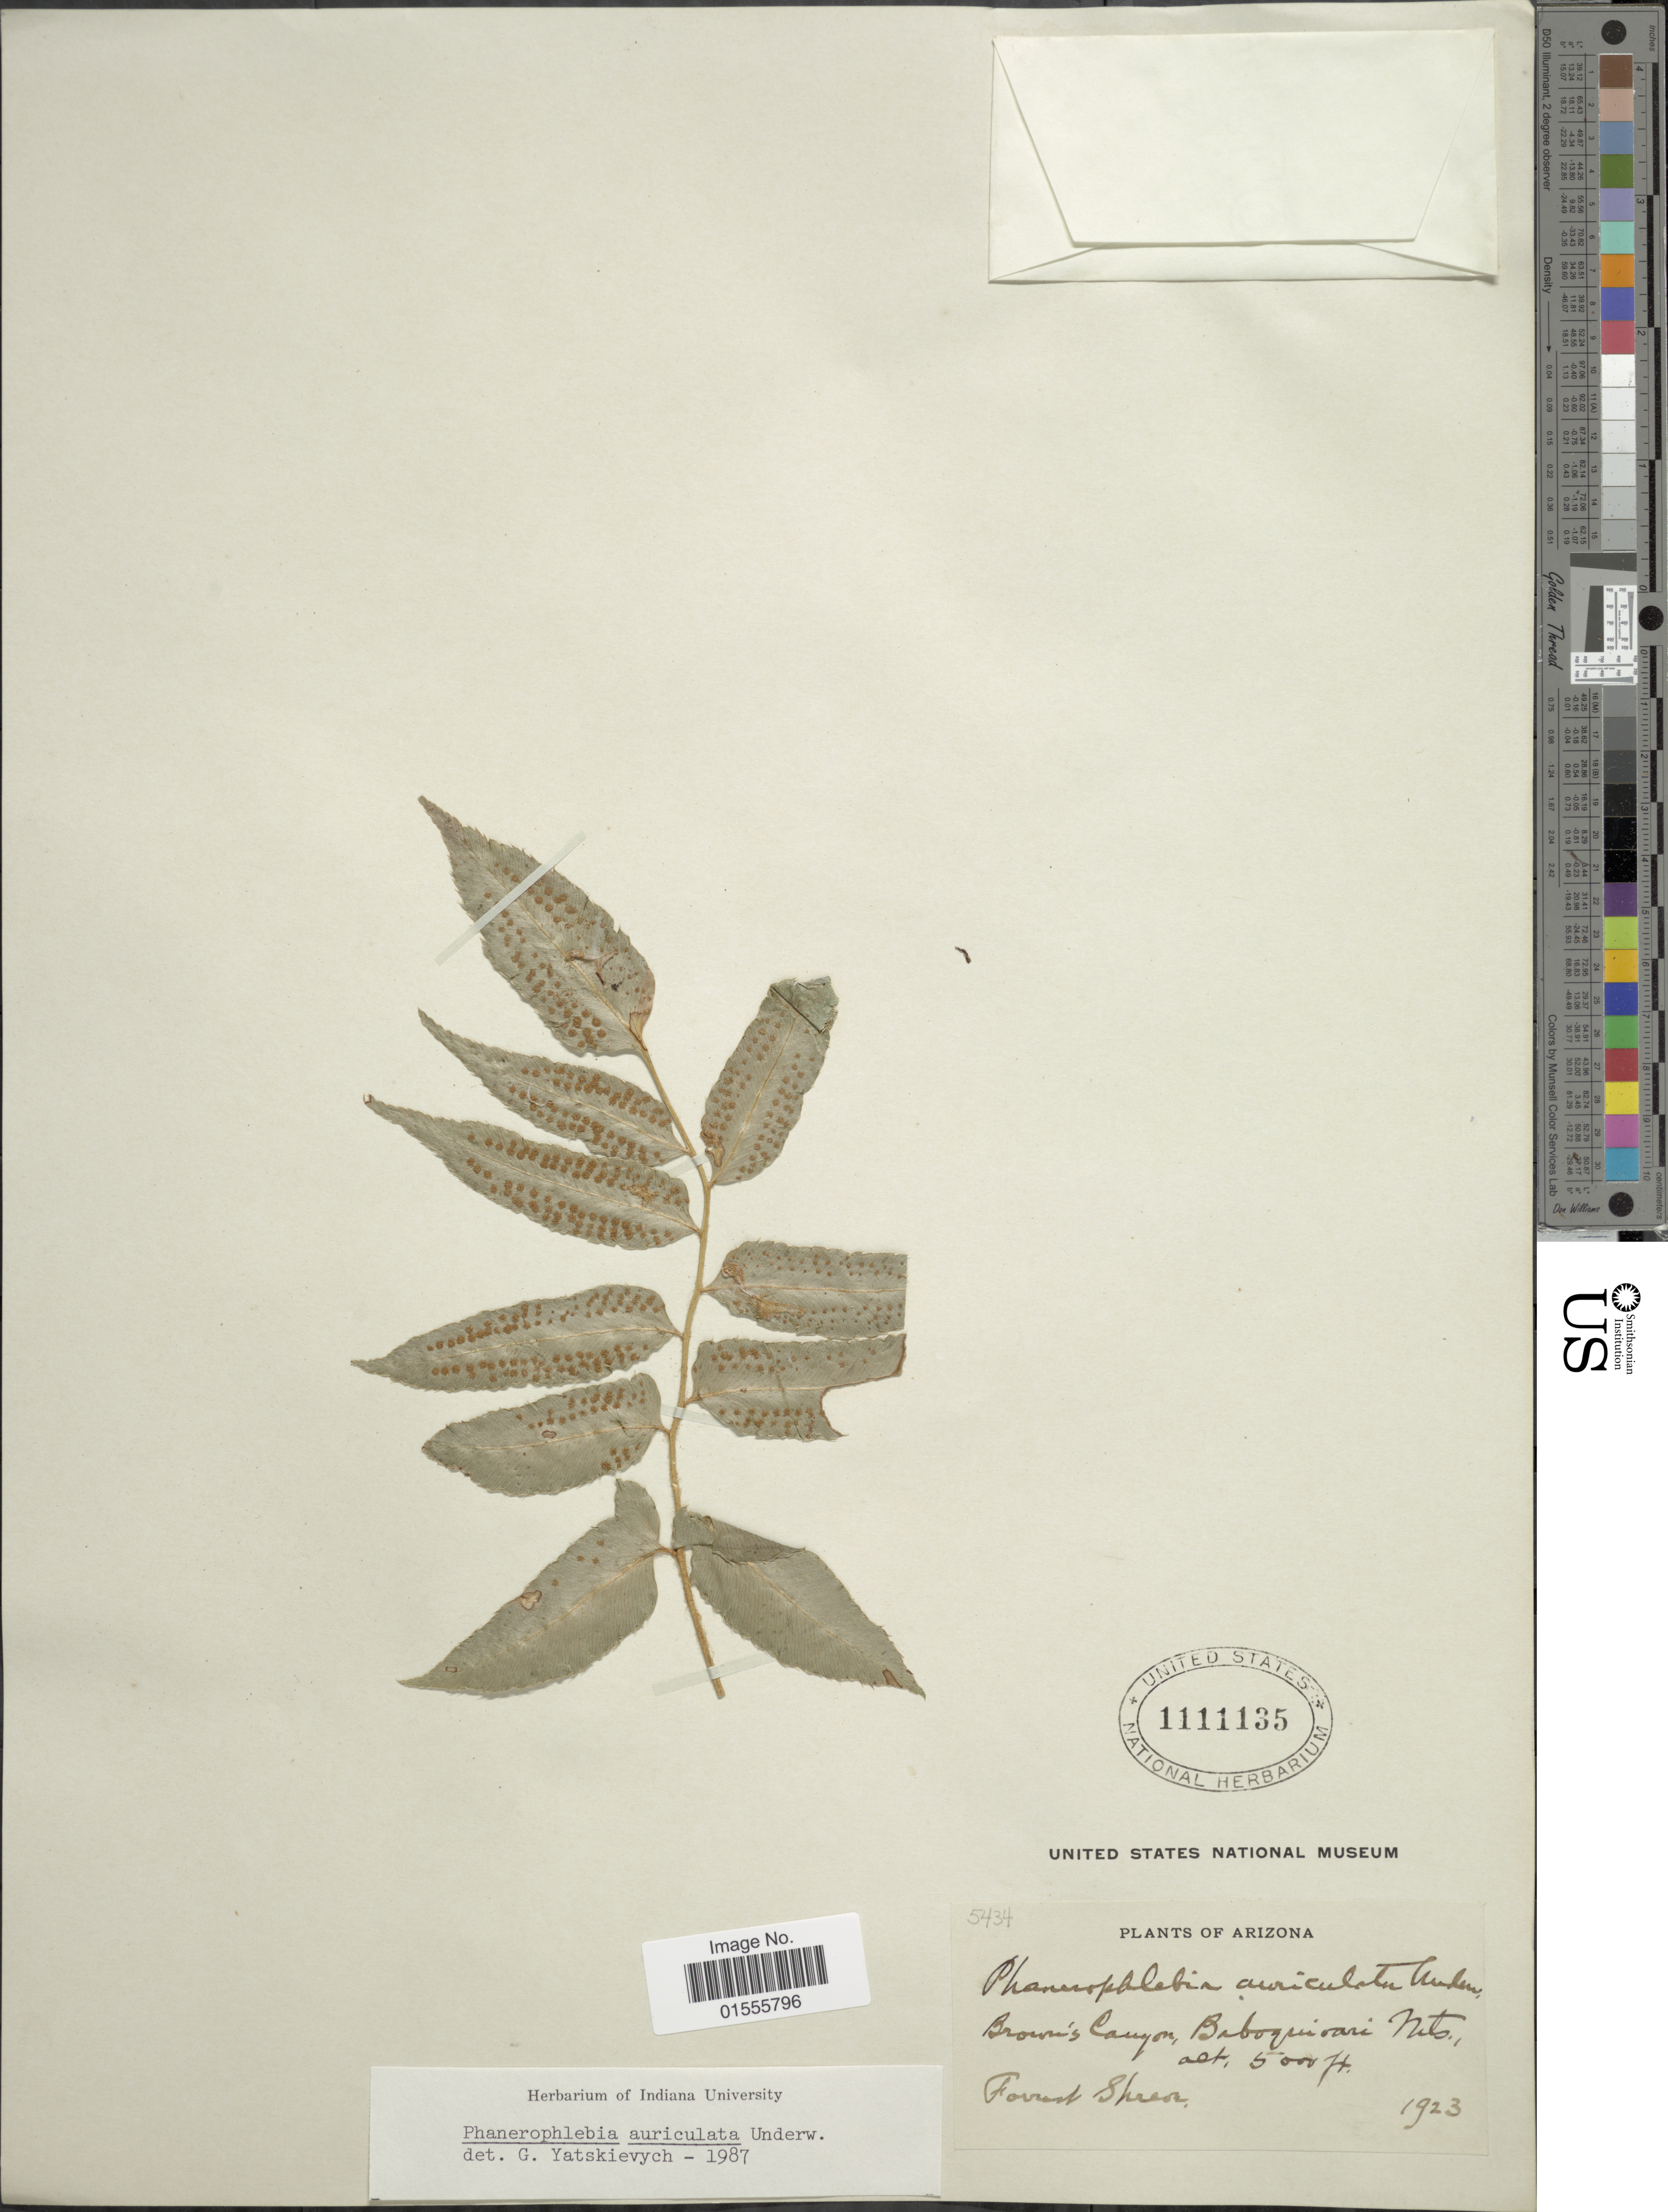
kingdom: Plantae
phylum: Tracheophyta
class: Polypodiopsida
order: Polypodiales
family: Dryopteridaceae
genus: Phanerophlebia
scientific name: Phanerophlebia auriculata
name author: Underw.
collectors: F. Shreve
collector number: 5434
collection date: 1923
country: United States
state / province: Arizona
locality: Browns Canyon, Baboquivari Mountains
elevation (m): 1524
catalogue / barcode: US 1111135